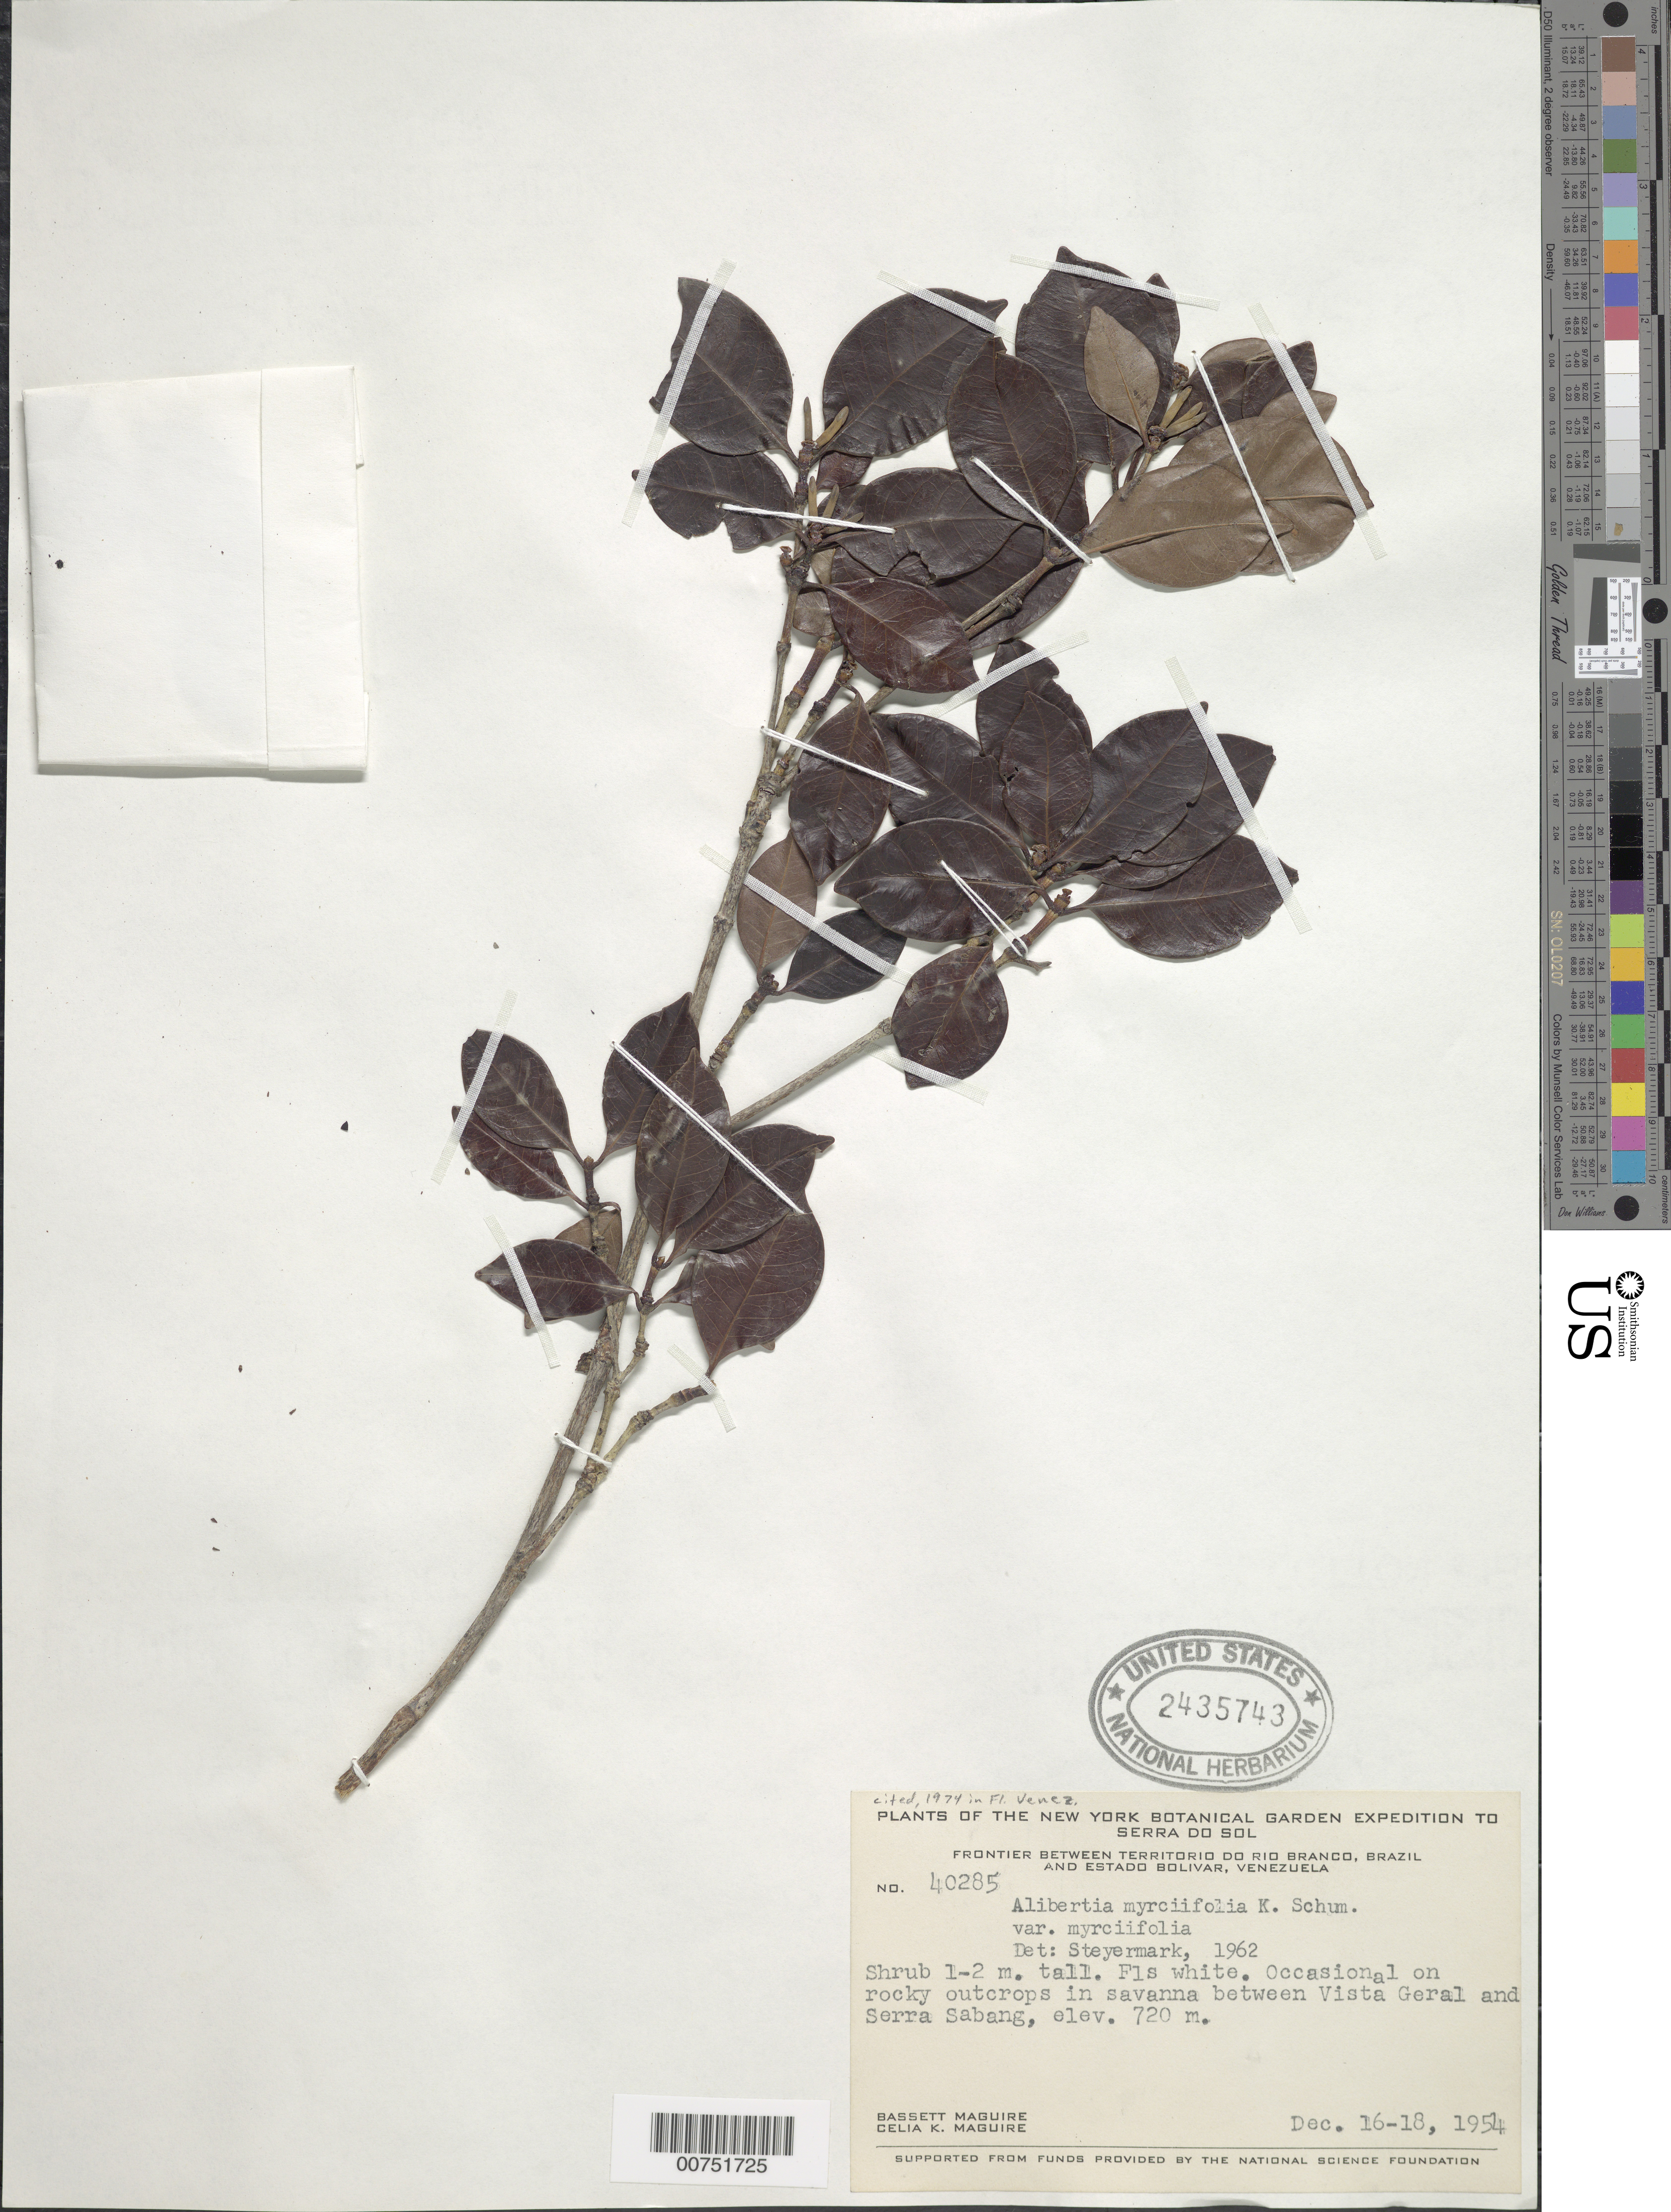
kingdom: Plantae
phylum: Tracheophyta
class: Magnoliopsida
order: Gentianales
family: Rubiaceae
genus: Alibertia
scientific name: Alibertia myrciifolia var. myrciifolia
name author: K. Schum.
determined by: Steyermark, Julian A., (VEN)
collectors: B. Maguire & C. K. Maguire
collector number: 40285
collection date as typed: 16-Dec-54 to 18-Dec-54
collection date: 1954-12-16/1954-12-18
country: Venezuela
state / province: Bolívar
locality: Serra Sabang, 5 km SE of; frontier between territorío do Río Branco, Brazil and estado Bolívar, Venezuela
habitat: Rocky outcrops in savanna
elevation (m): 720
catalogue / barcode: US 2435743